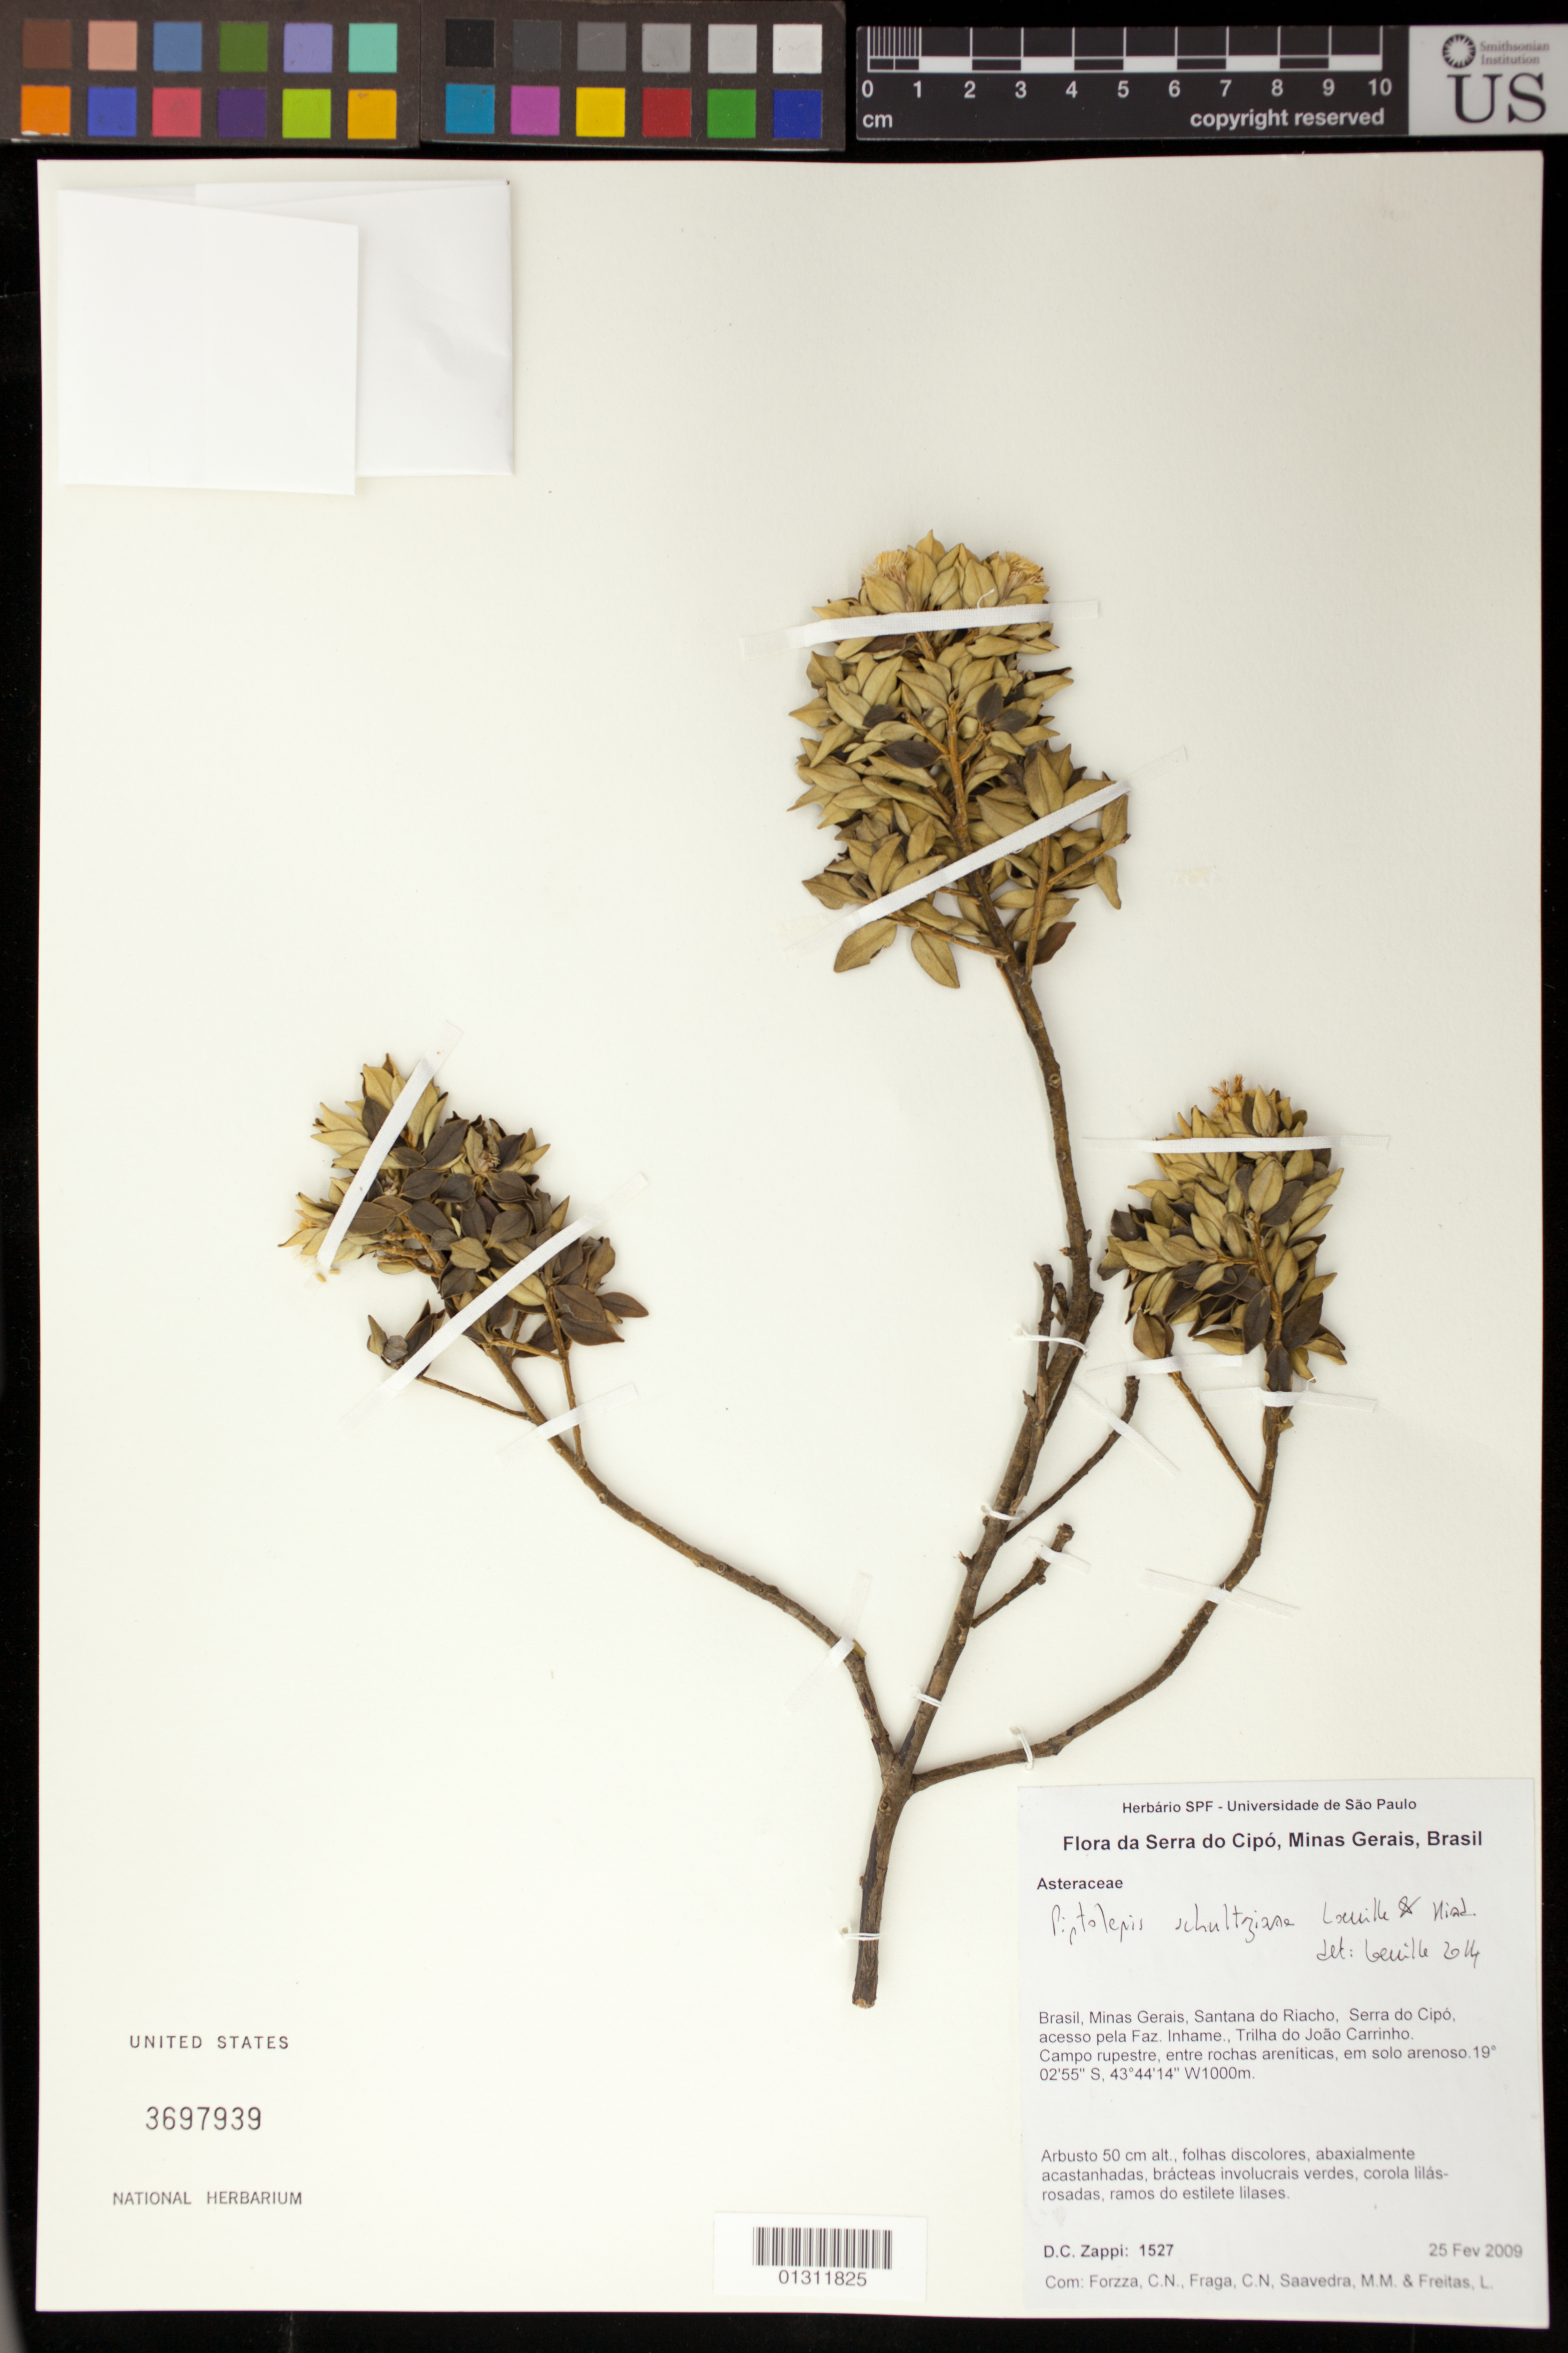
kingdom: Plantae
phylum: Tracheophyta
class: Magnoliopsida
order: Asterales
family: Asteraceae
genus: Piptolepis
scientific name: Piptolepis schultziana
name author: Loeuille & D.J.N. Hind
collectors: D. Zappi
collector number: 1527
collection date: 2009-02-25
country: Brazil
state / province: Minas Gerais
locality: Brasil, Minas Gerais, Santana do Riacho, Serra do Cipo acesso pela Faz.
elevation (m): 1000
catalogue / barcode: US 3697939